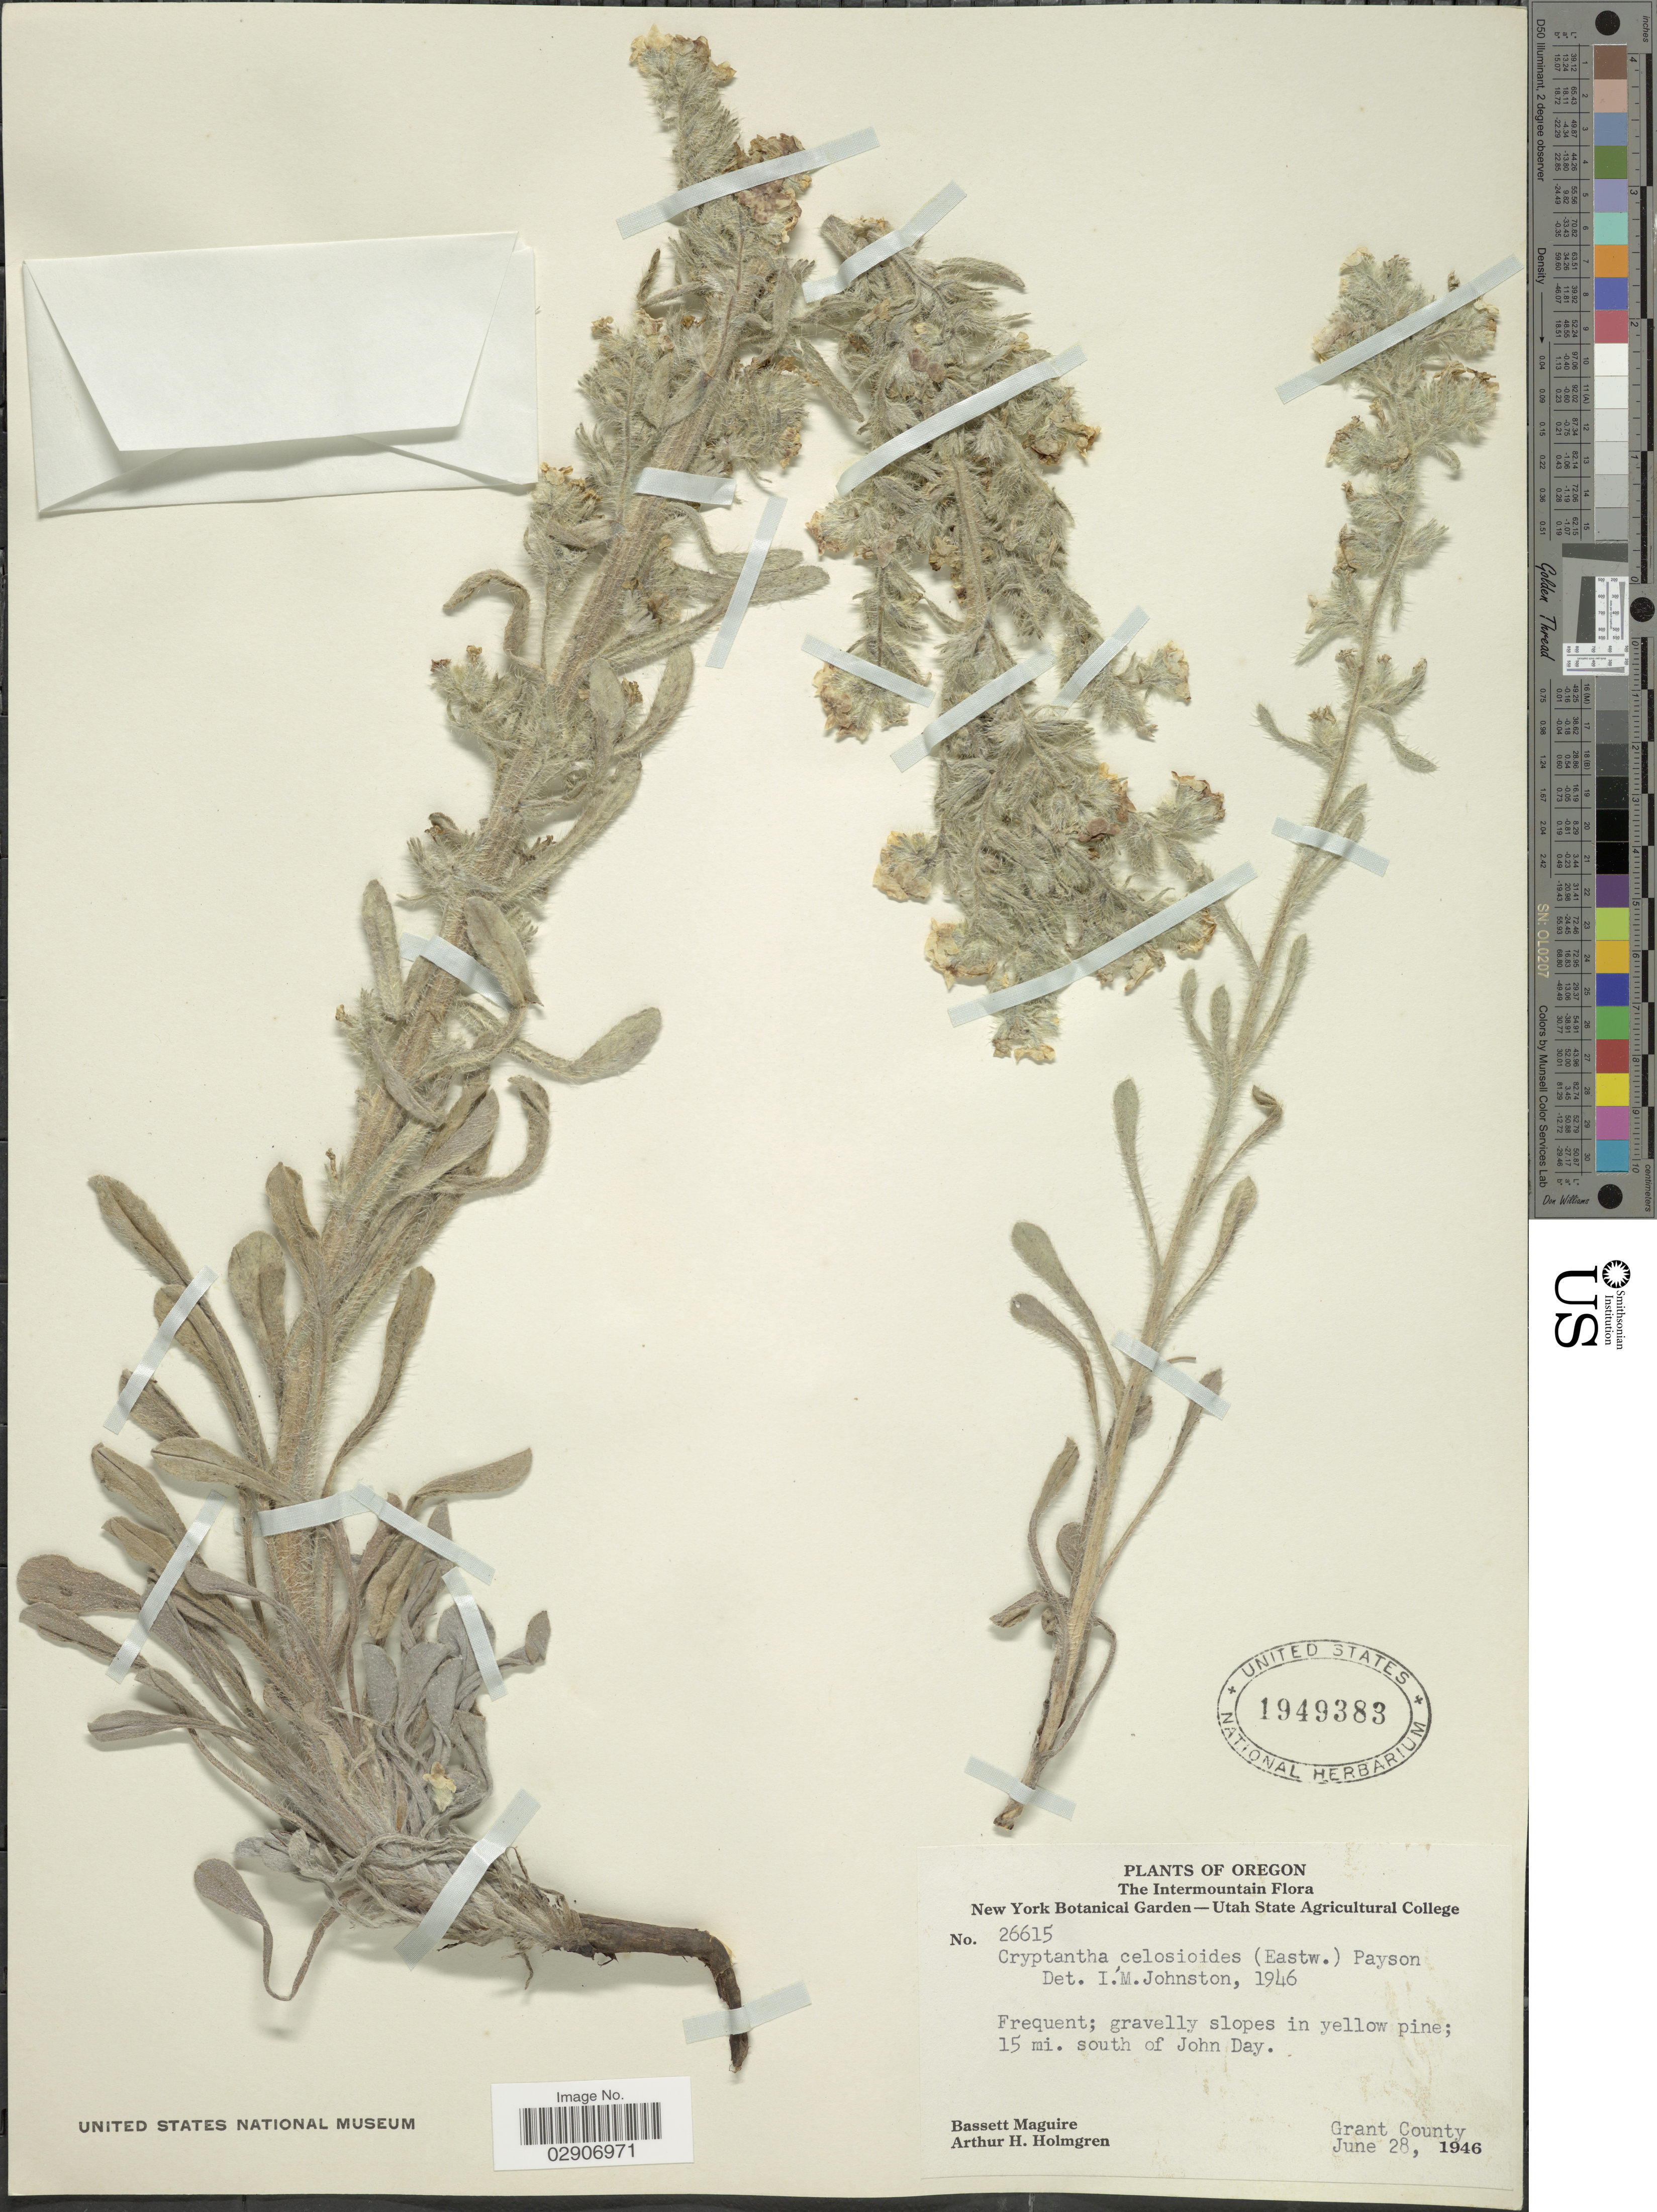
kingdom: Plantae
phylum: Tracheophyta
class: Magnoliopsida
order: Boraginales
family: Boraginaceae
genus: Cryptantha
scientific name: Cryptantha celosioides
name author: (Eastw.) Payson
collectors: B. Maguire & A. H. Holmgren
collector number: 26615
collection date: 1946-06-28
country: United States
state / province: Oregon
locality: The Intermountain. 15 mi. south of John Day. Grant County.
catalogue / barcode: US 1949383